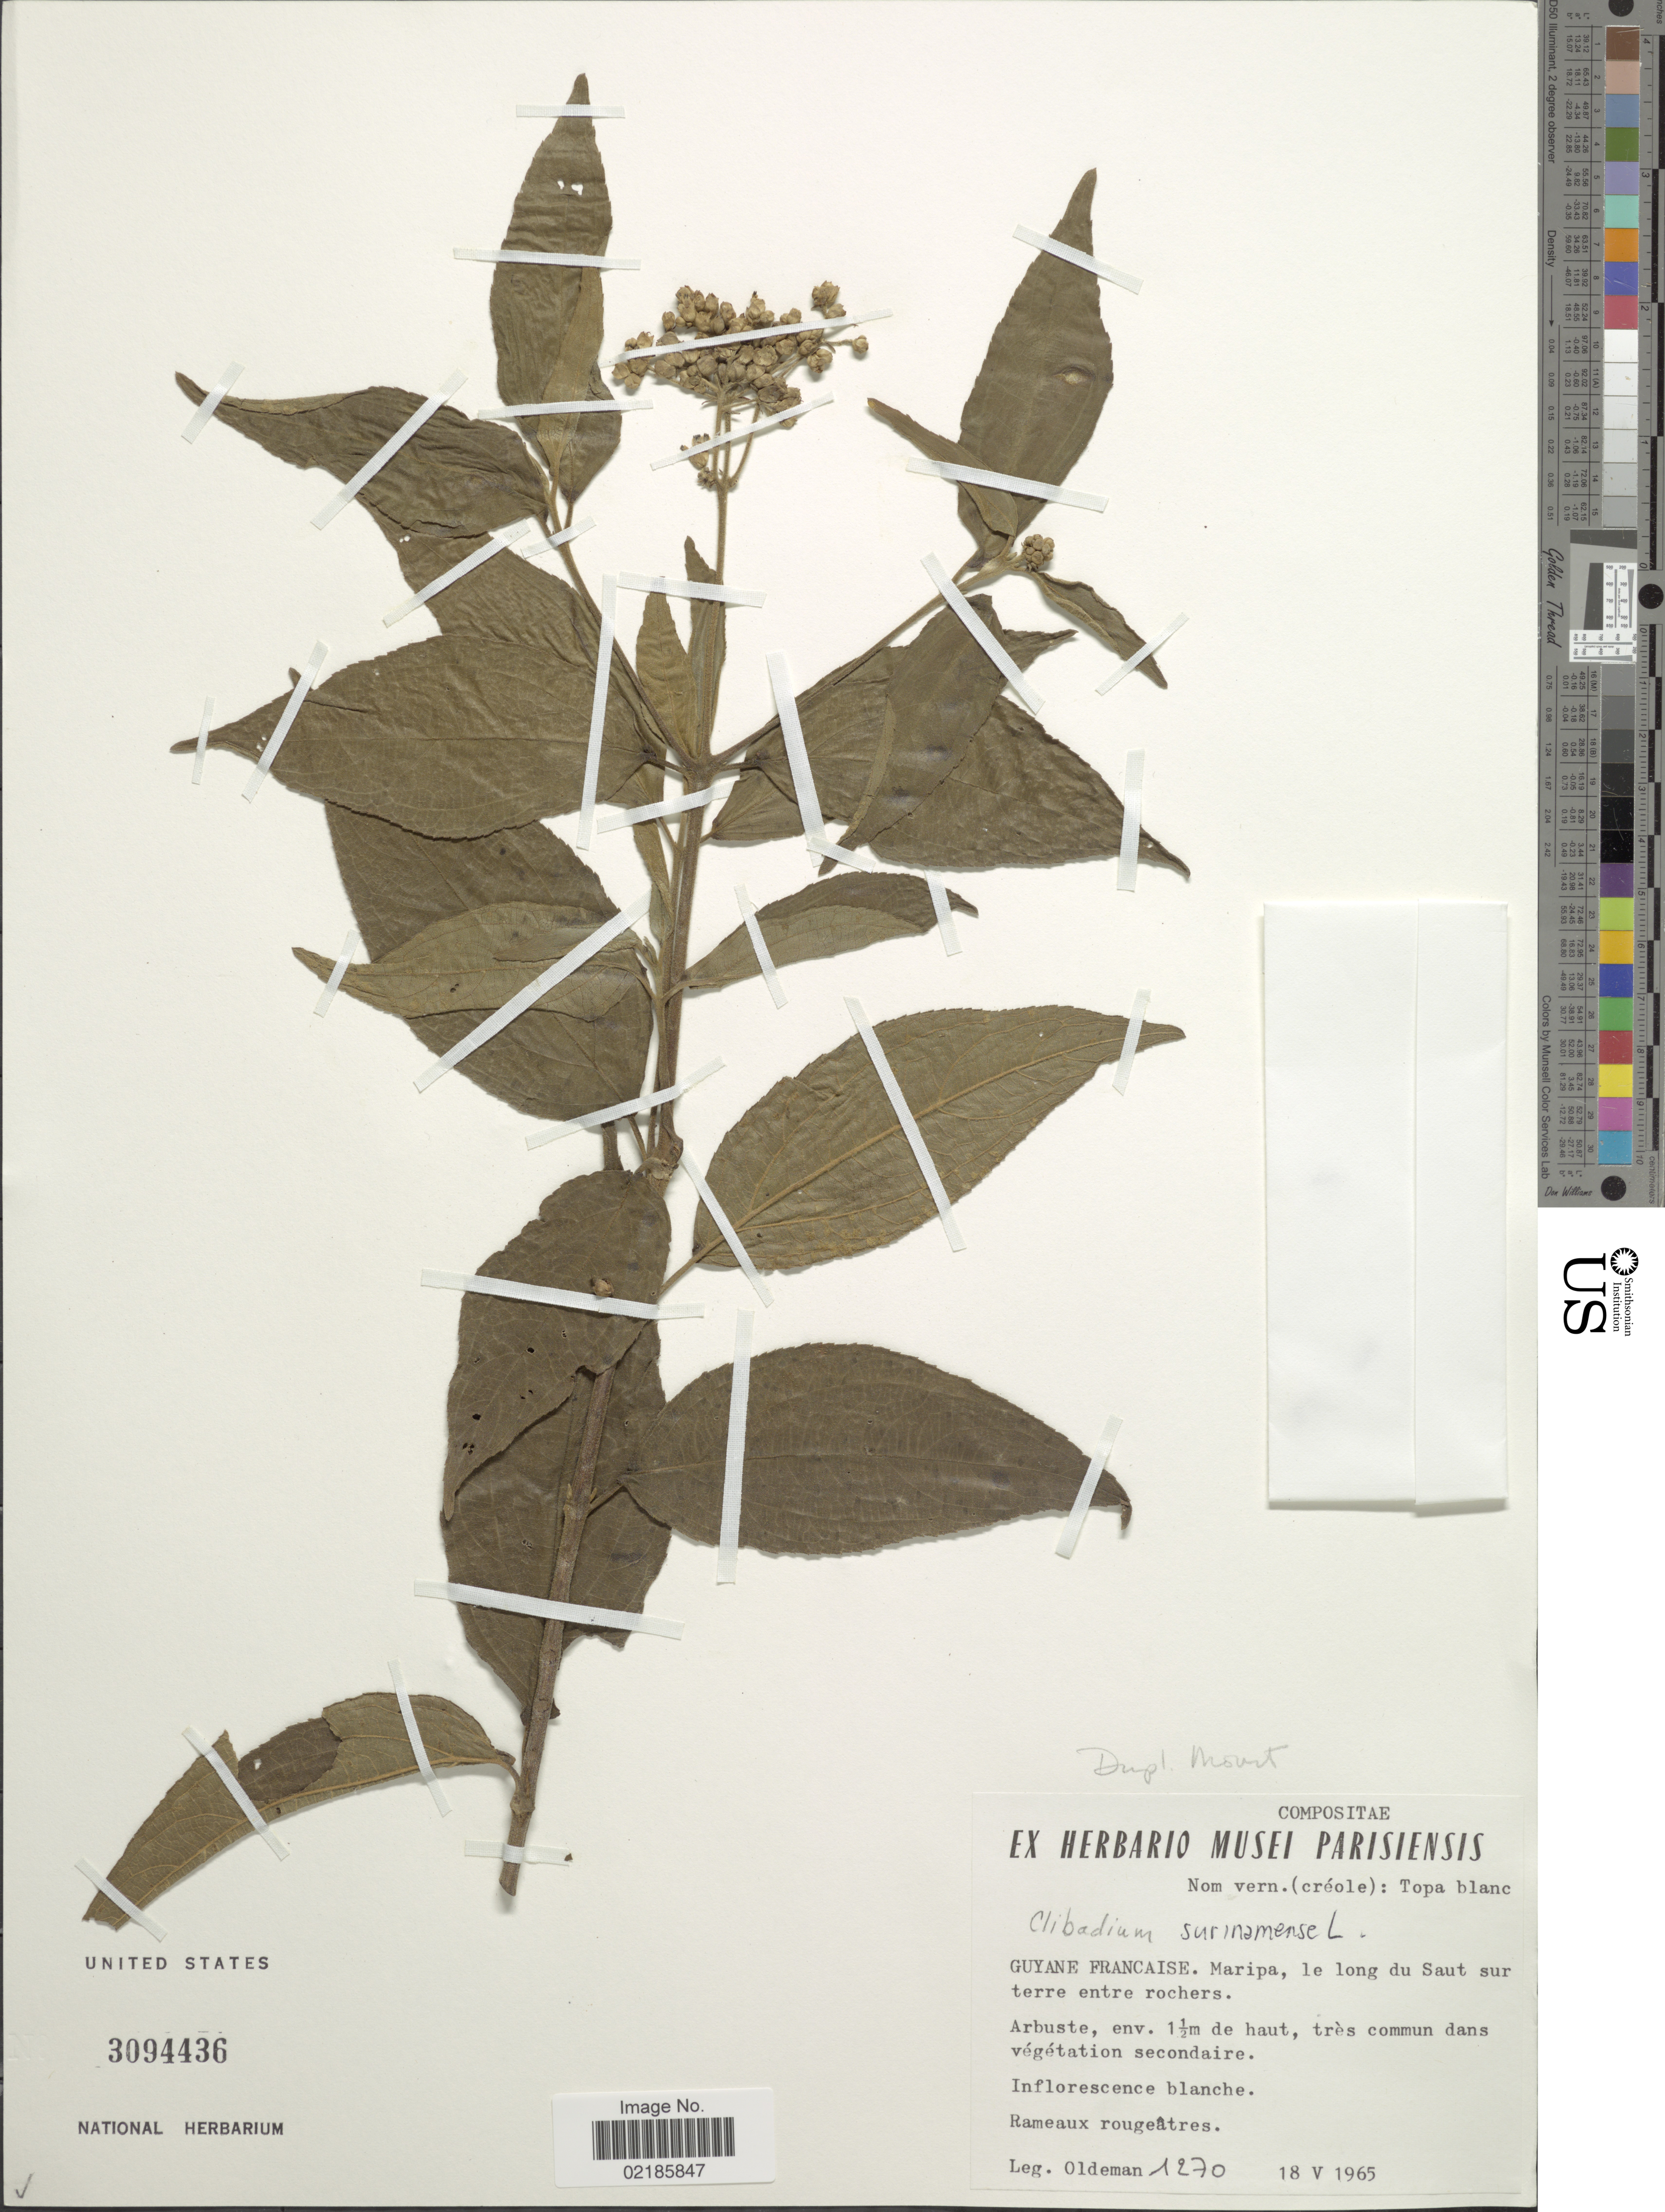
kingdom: Plantae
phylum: Tracheophyta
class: Magnoliopsida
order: Asterales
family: Asteraceae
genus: Clibadium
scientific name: Clibadium surinamense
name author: L.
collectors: -- Oldeman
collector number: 270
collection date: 1965-05-18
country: French Guiana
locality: Guyane Francaise. Maripa, le lon du Saut sur terre entre rochers.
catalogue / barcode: US 3094436